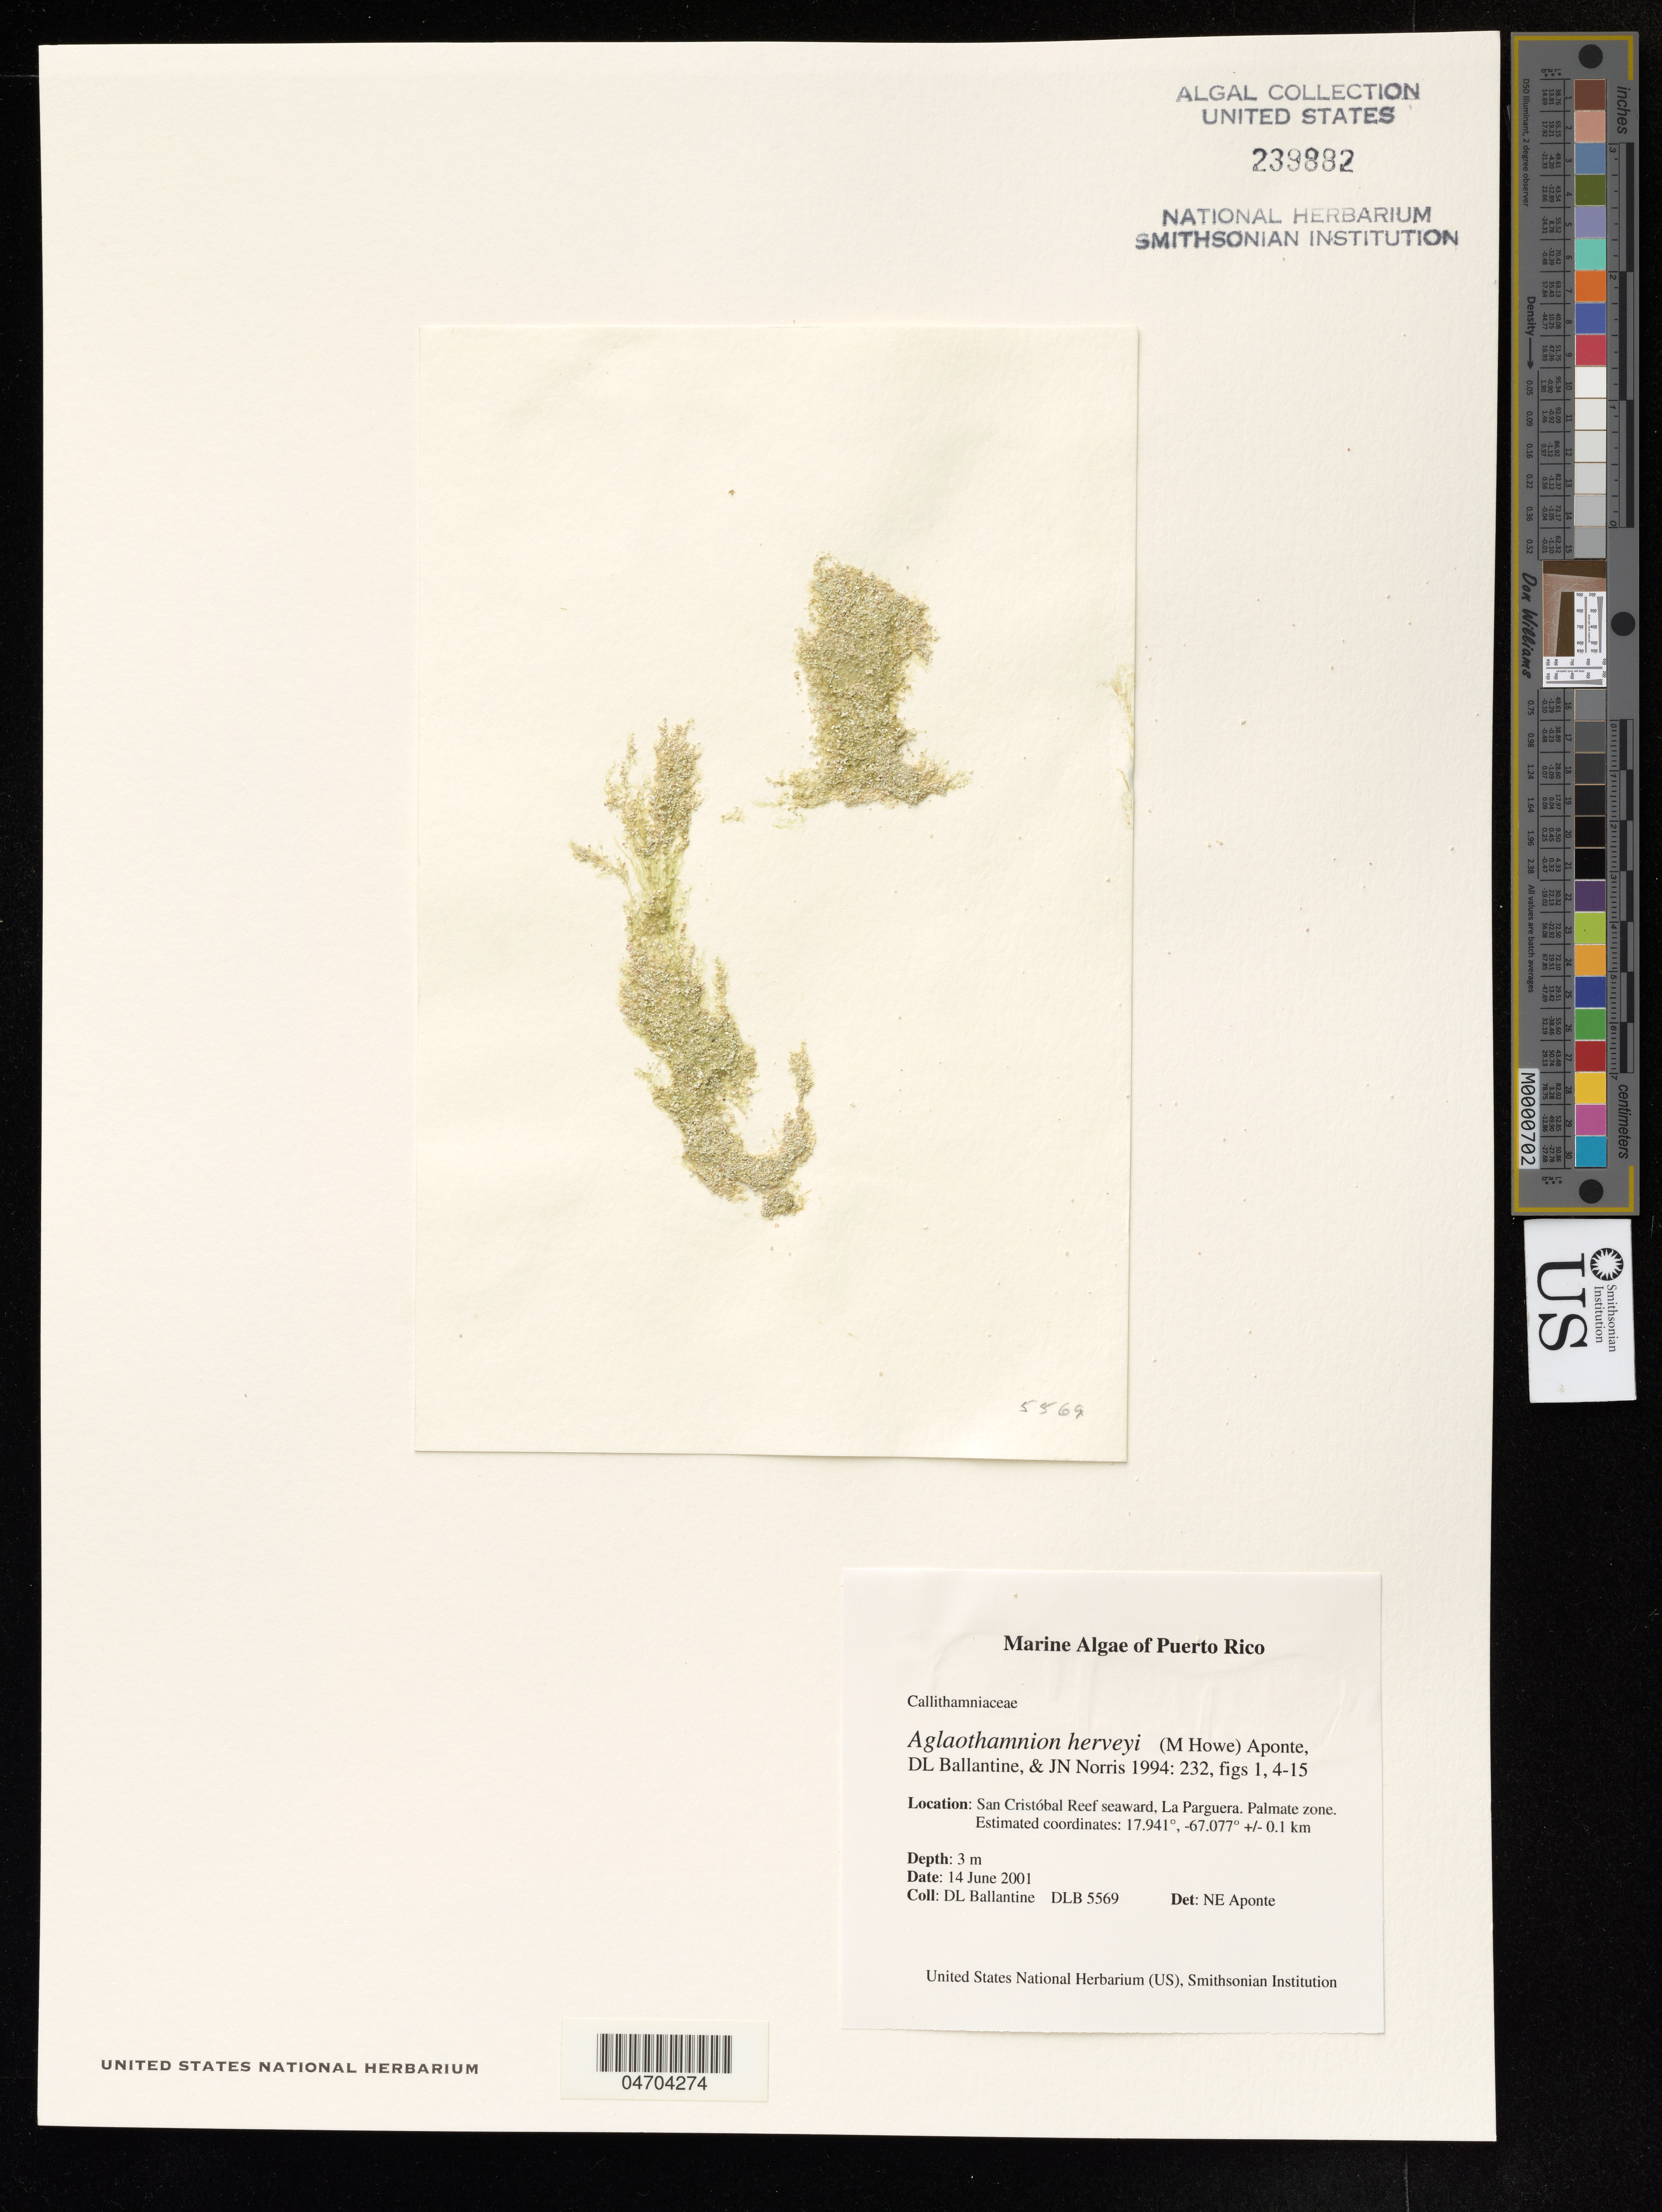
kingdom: Plantae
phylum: Rhodophyta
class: Florideophyceae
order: Ceramiales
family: Callithamniaceae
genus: Aglaothamnion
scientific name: Aglaothamnion herveyi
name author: (M. Howe) N.E.Aponte et al.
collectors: D. Ballantine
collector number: DLB5569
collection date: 2001-06-14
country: Puerto Rico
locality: San Cristóbal Reef seaward, La Parguera. Palmate zone.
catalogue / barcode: US 239882